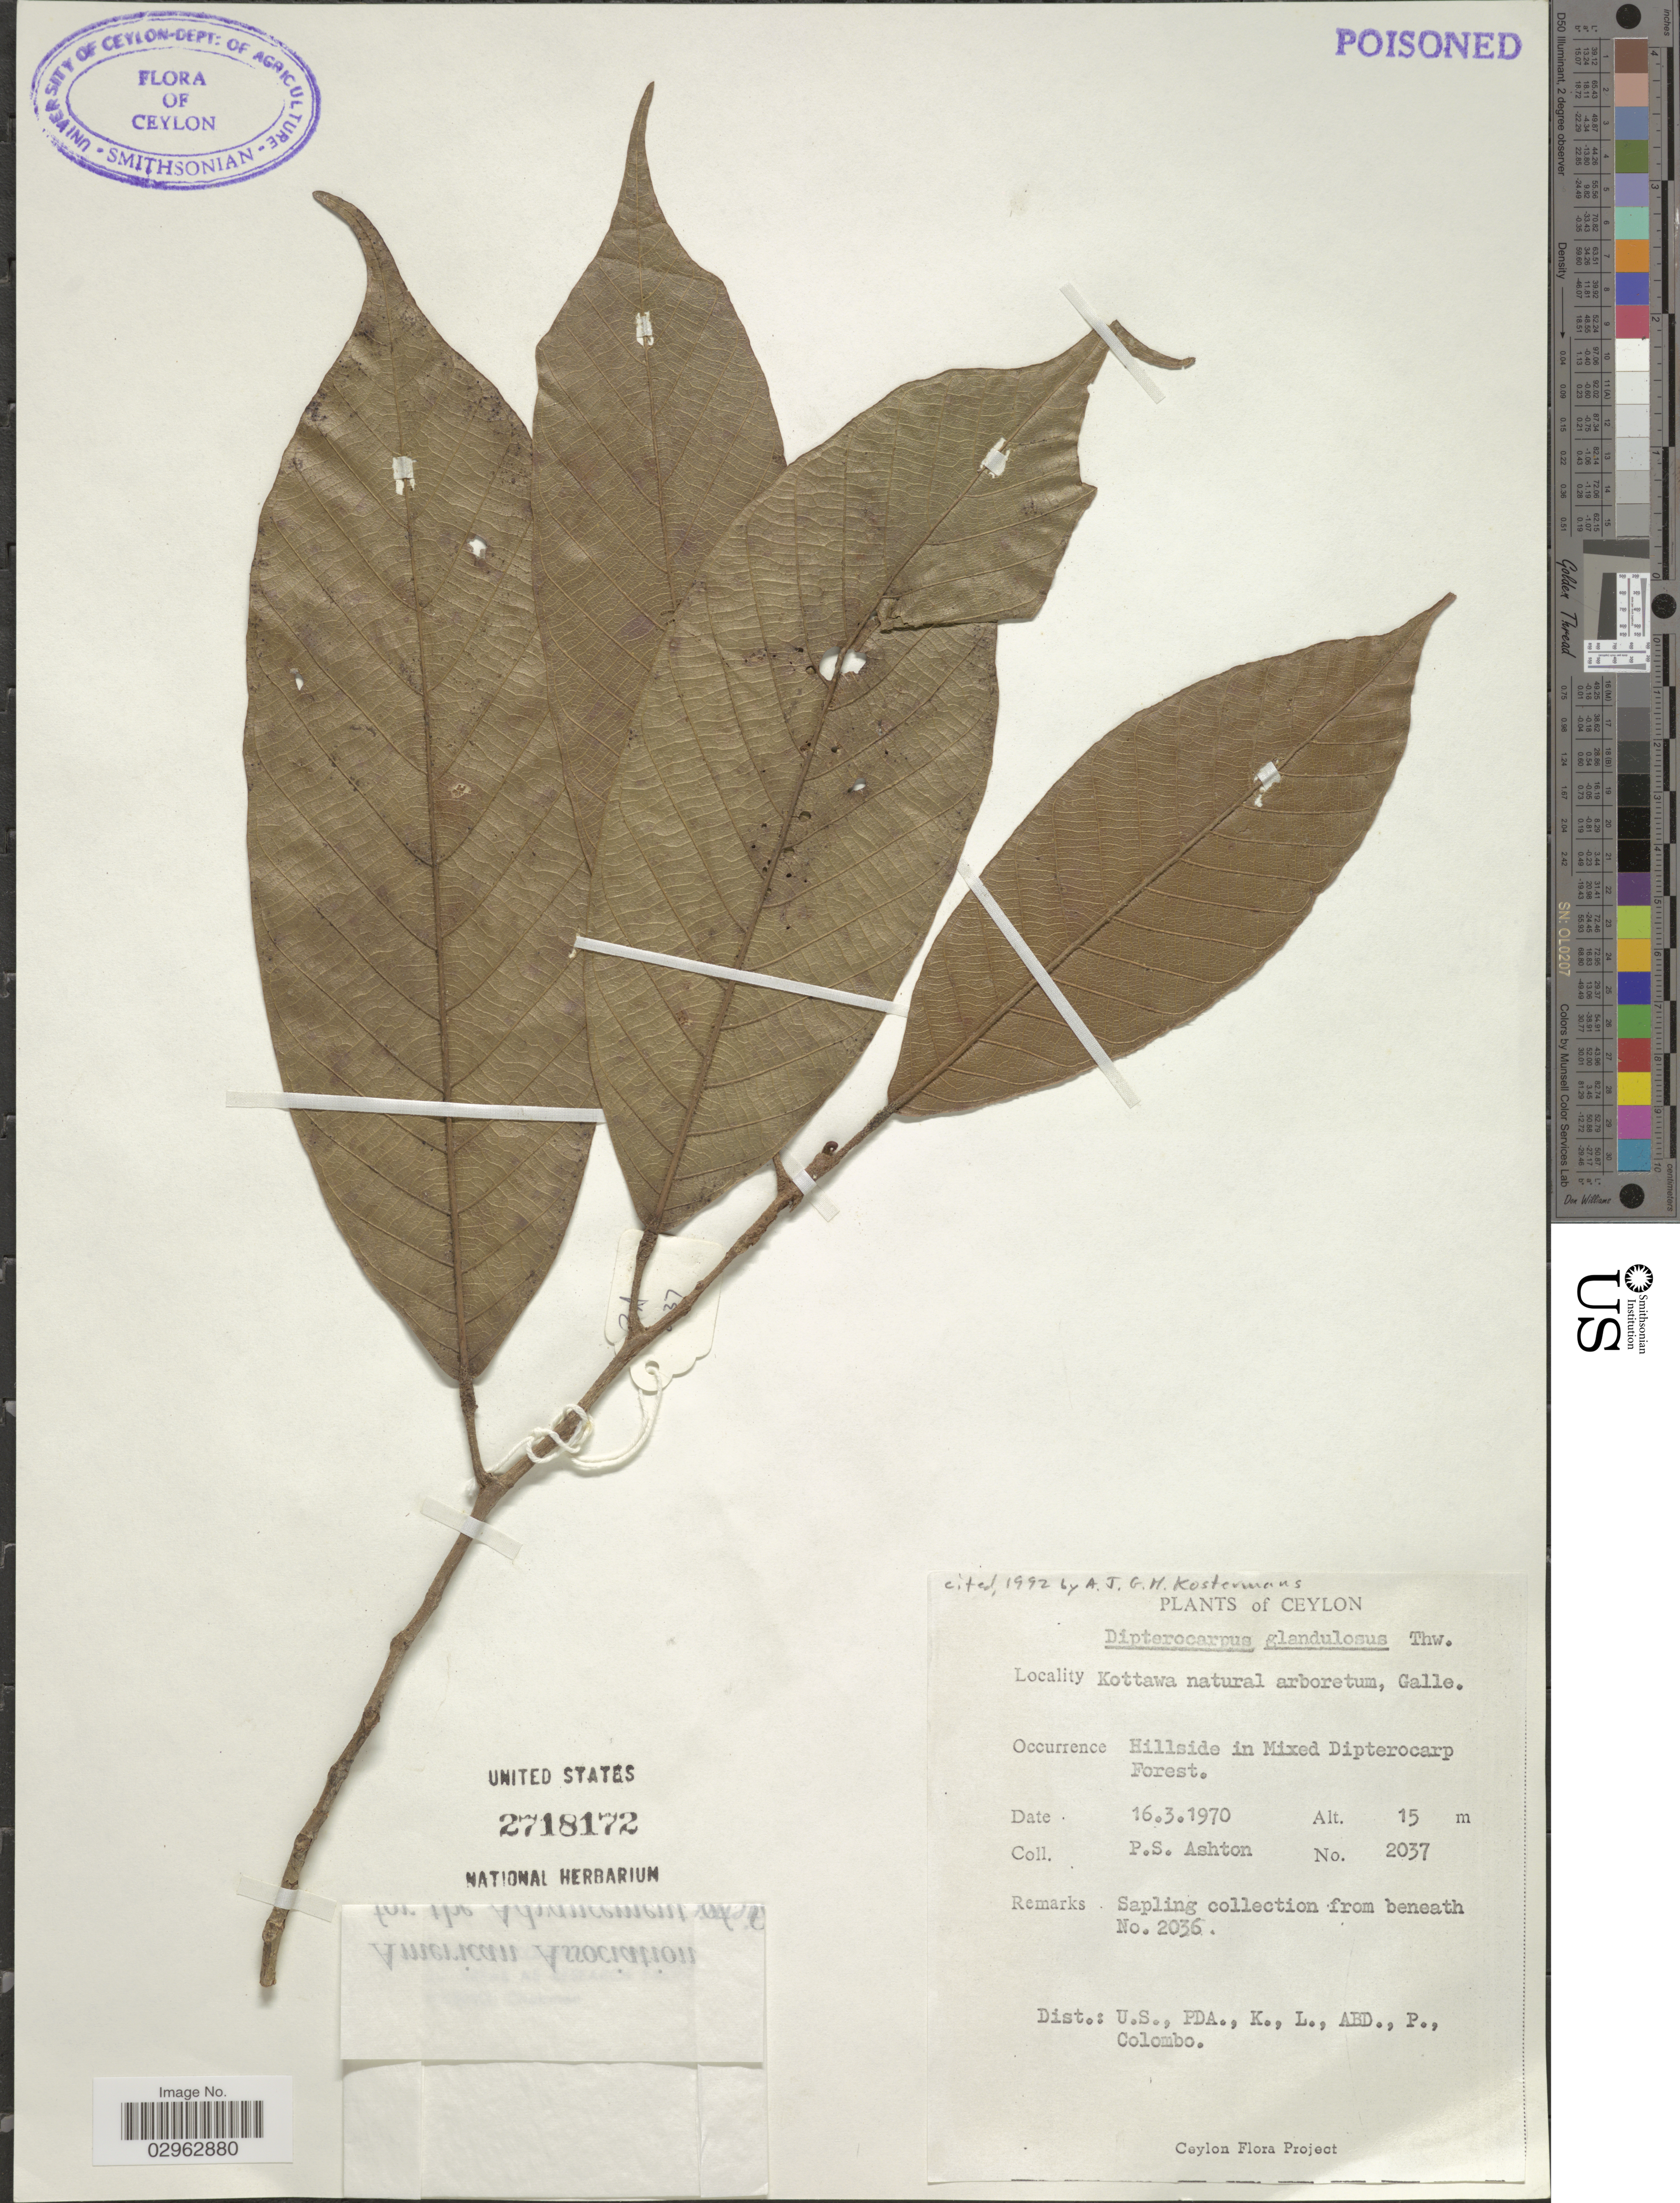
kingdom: Plantae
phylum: Tracheophyta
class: Magnoliopsida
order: Malvales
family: Dipterocarpaceae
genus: Dipterocarpus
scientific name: Dipterocarpus glandulosus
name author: Thwaites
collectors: P. S. Ashton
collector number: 2037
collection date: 1970-03-16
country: Sri Lanka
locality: Ceylon. Kottawa natural arboretum, Galle.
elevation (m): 15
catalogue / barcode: US 2718172